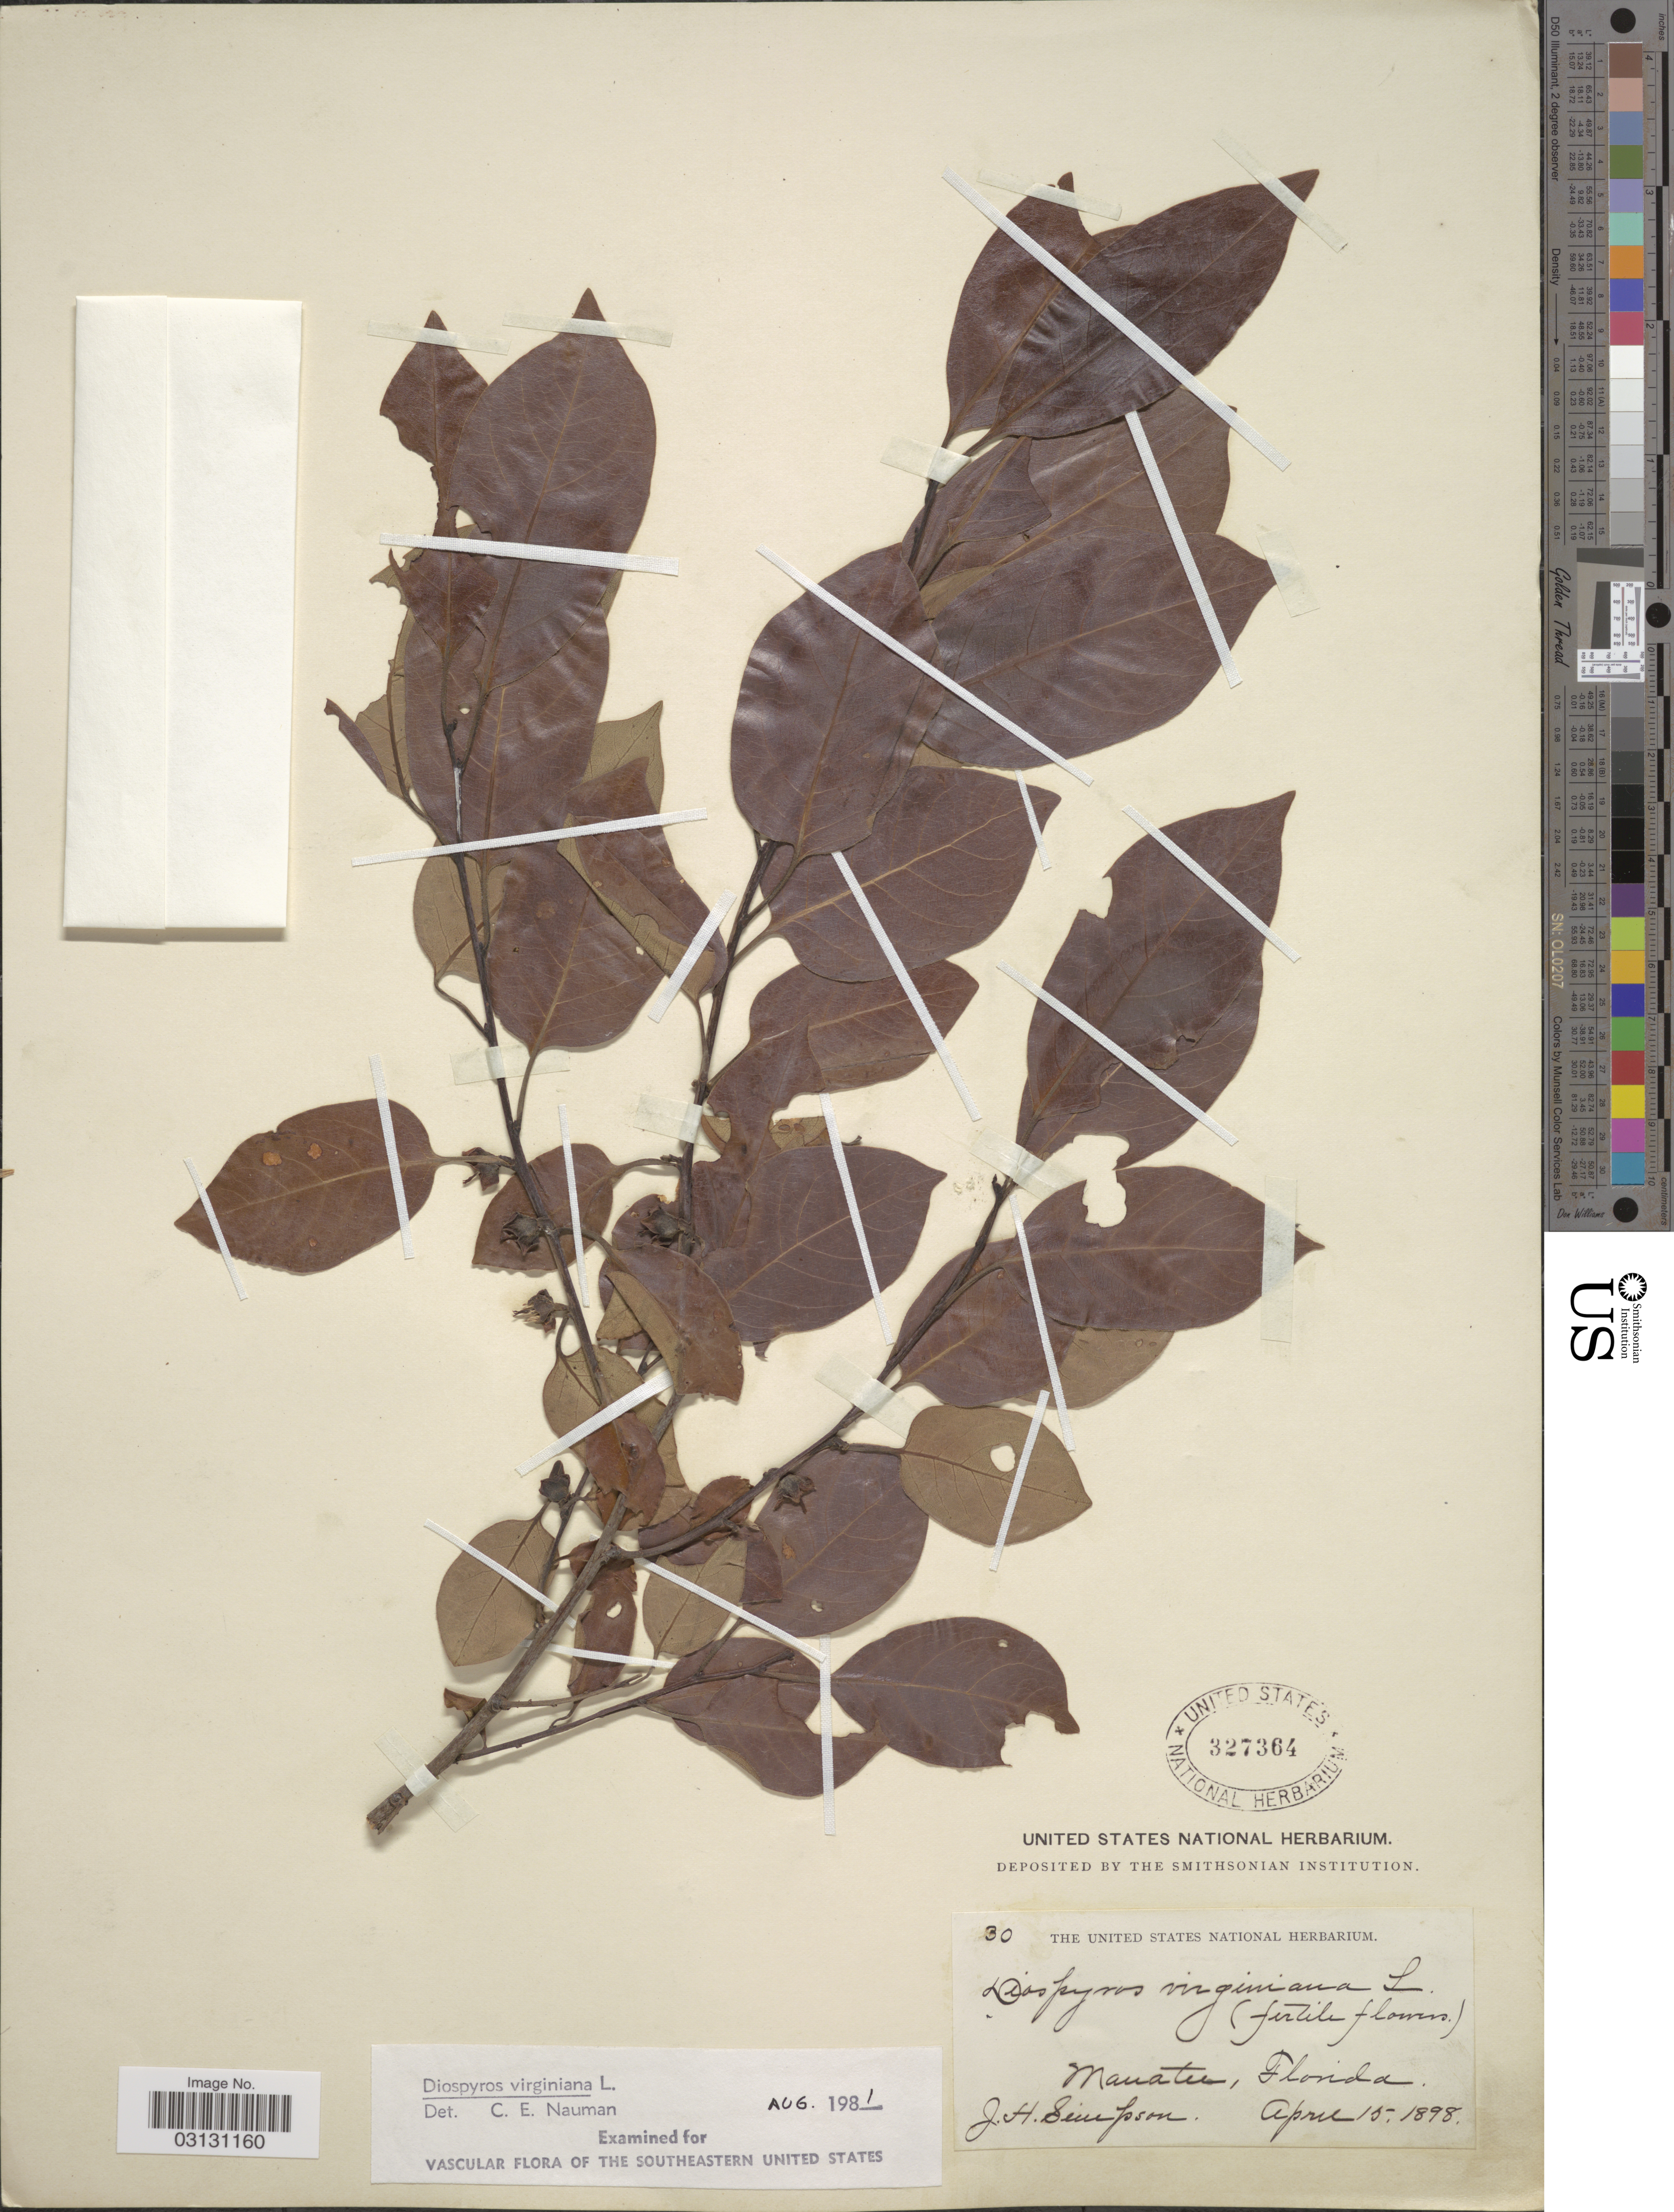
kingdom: Plantae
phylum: Tracheophyta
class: Magnoliopsida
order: Ericales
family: Ebenaceae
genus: Diospyros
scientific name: Diospyros virginiana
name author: L.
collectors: J. H. Simpson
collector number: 30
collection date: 1898-04-15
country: United States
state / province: Florida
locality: Manatee.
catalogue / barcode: US 327364